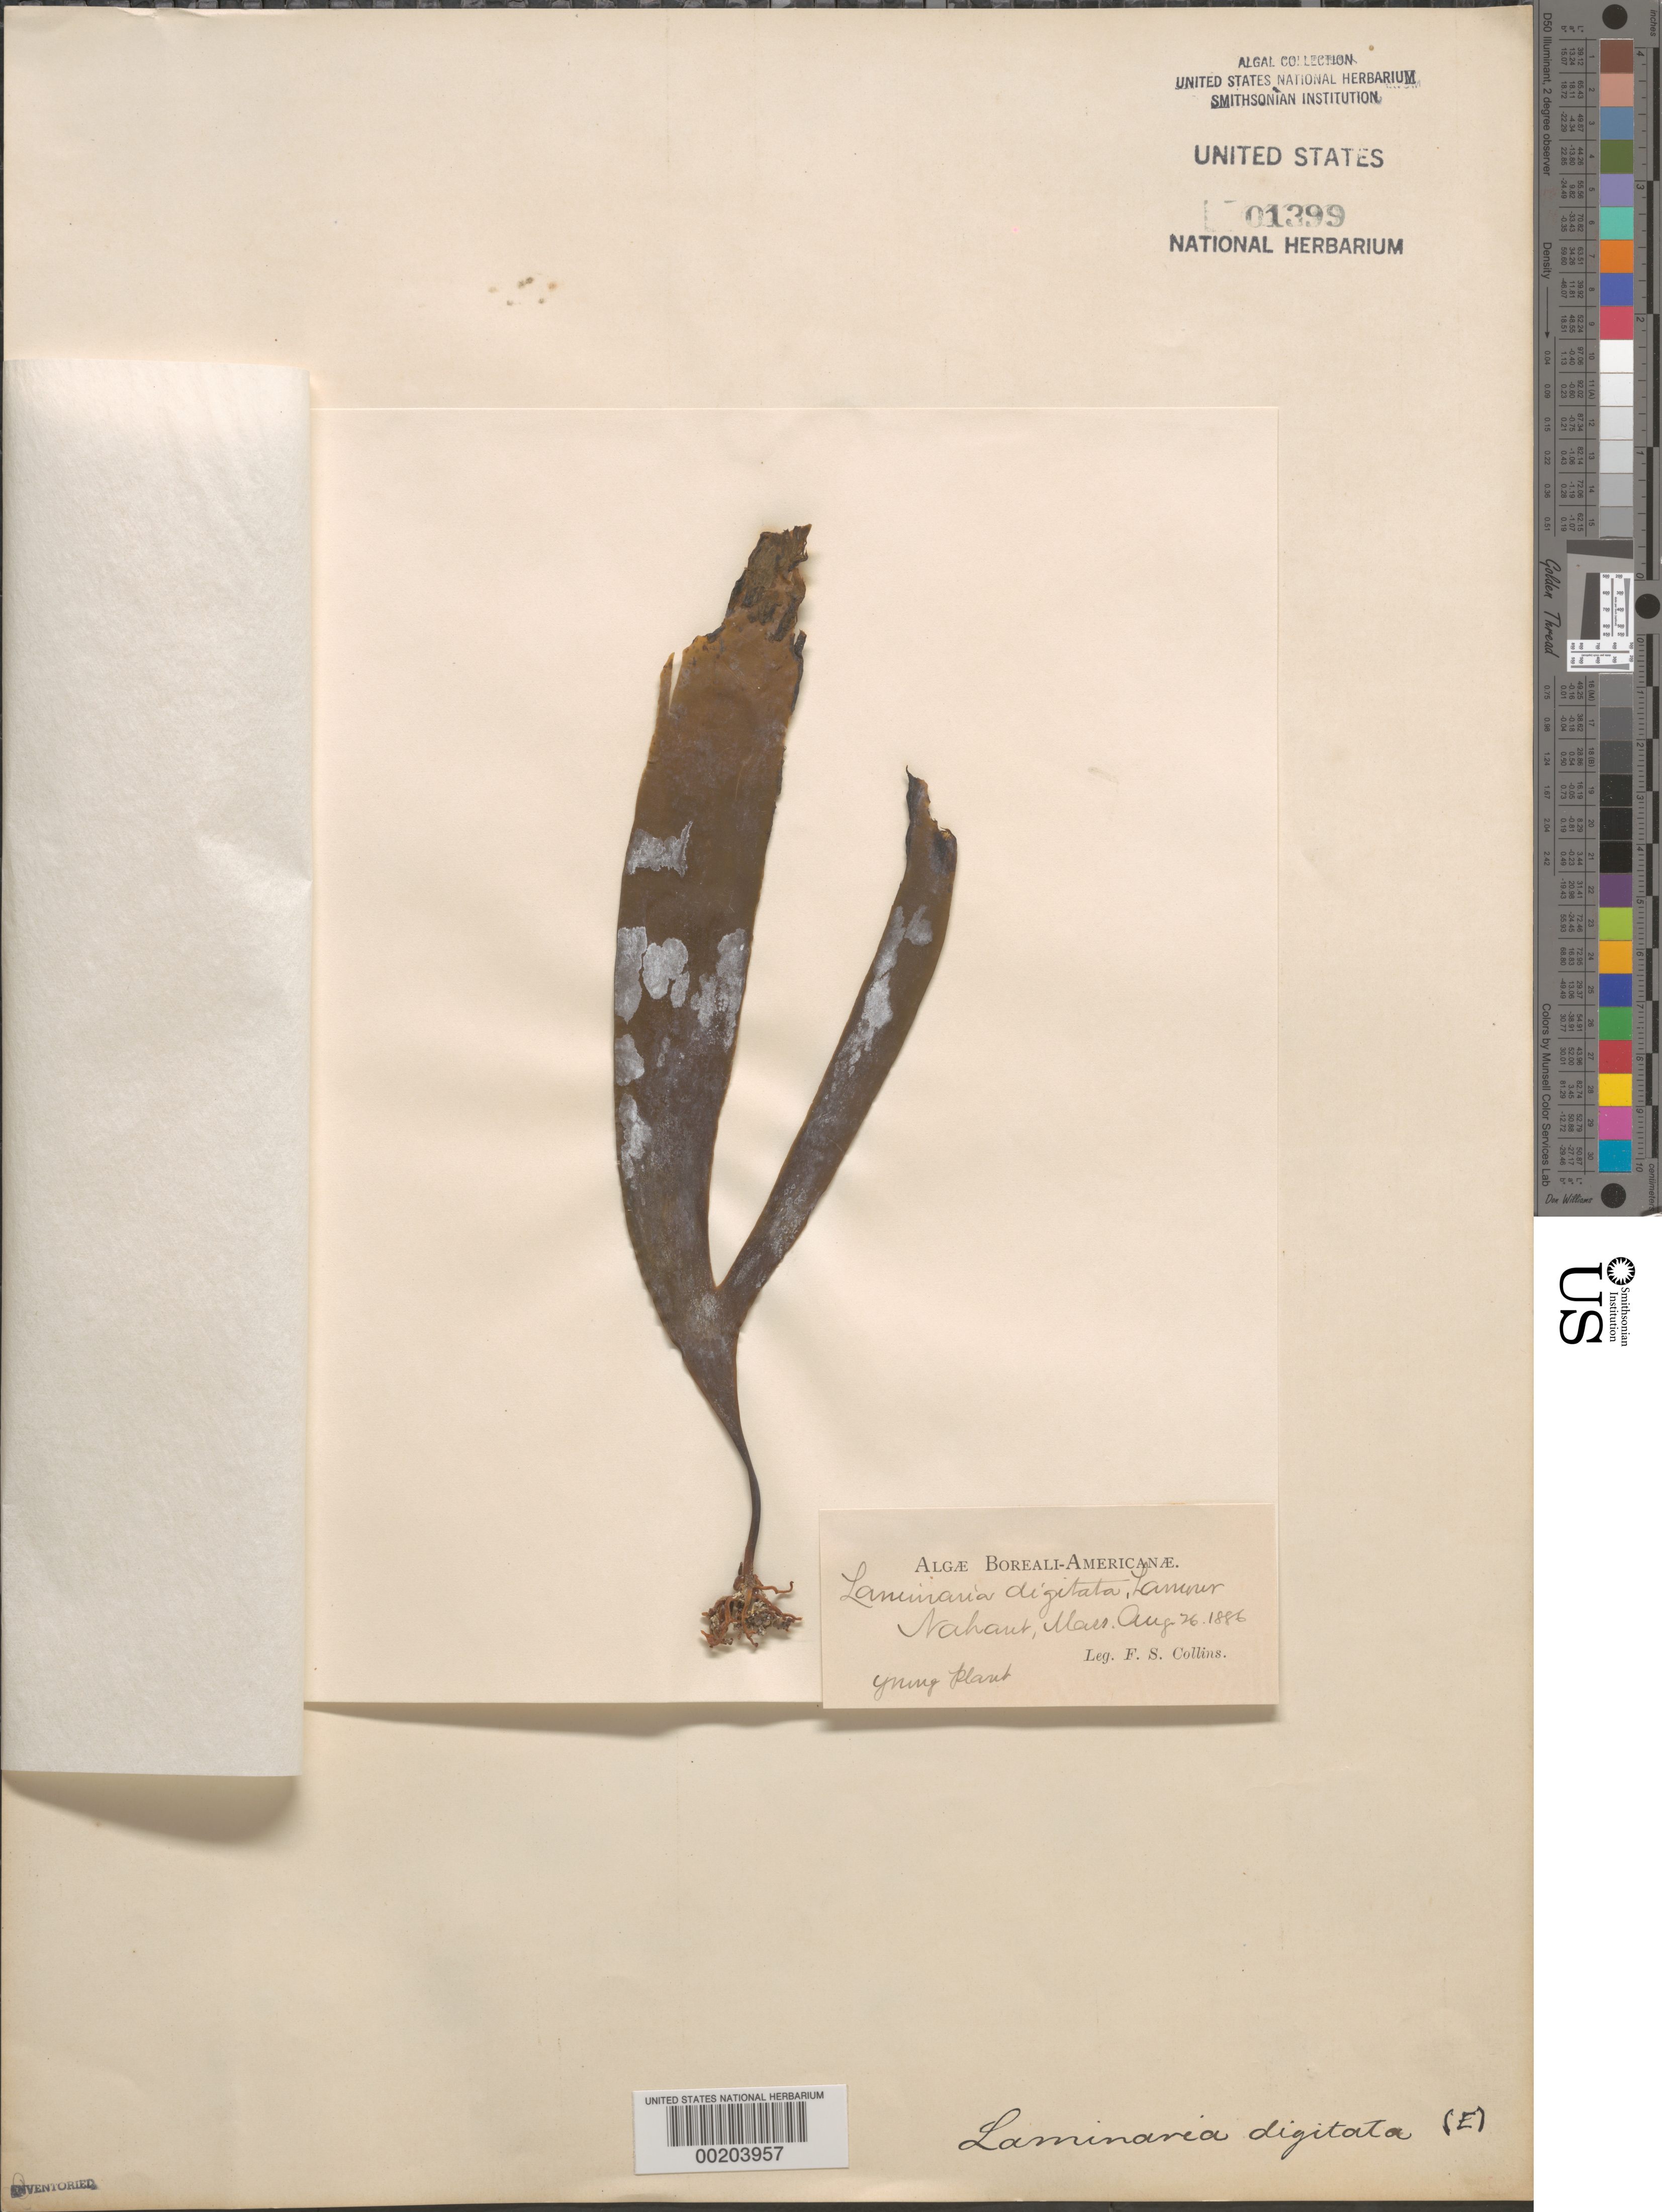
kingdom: Chromista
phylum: Ochrophyta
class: Phaeophyceae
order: Laminariales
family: Laminariaceae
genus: Laminaria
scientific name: Laminaria digitata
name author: (Hudson) J.V.Lamouroux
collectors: F. Collins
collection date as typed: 26 Aug 1886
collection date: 1886-08-26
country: United States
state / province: Massachusetts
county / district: Essex County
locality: Nahant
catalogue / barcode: US 1399